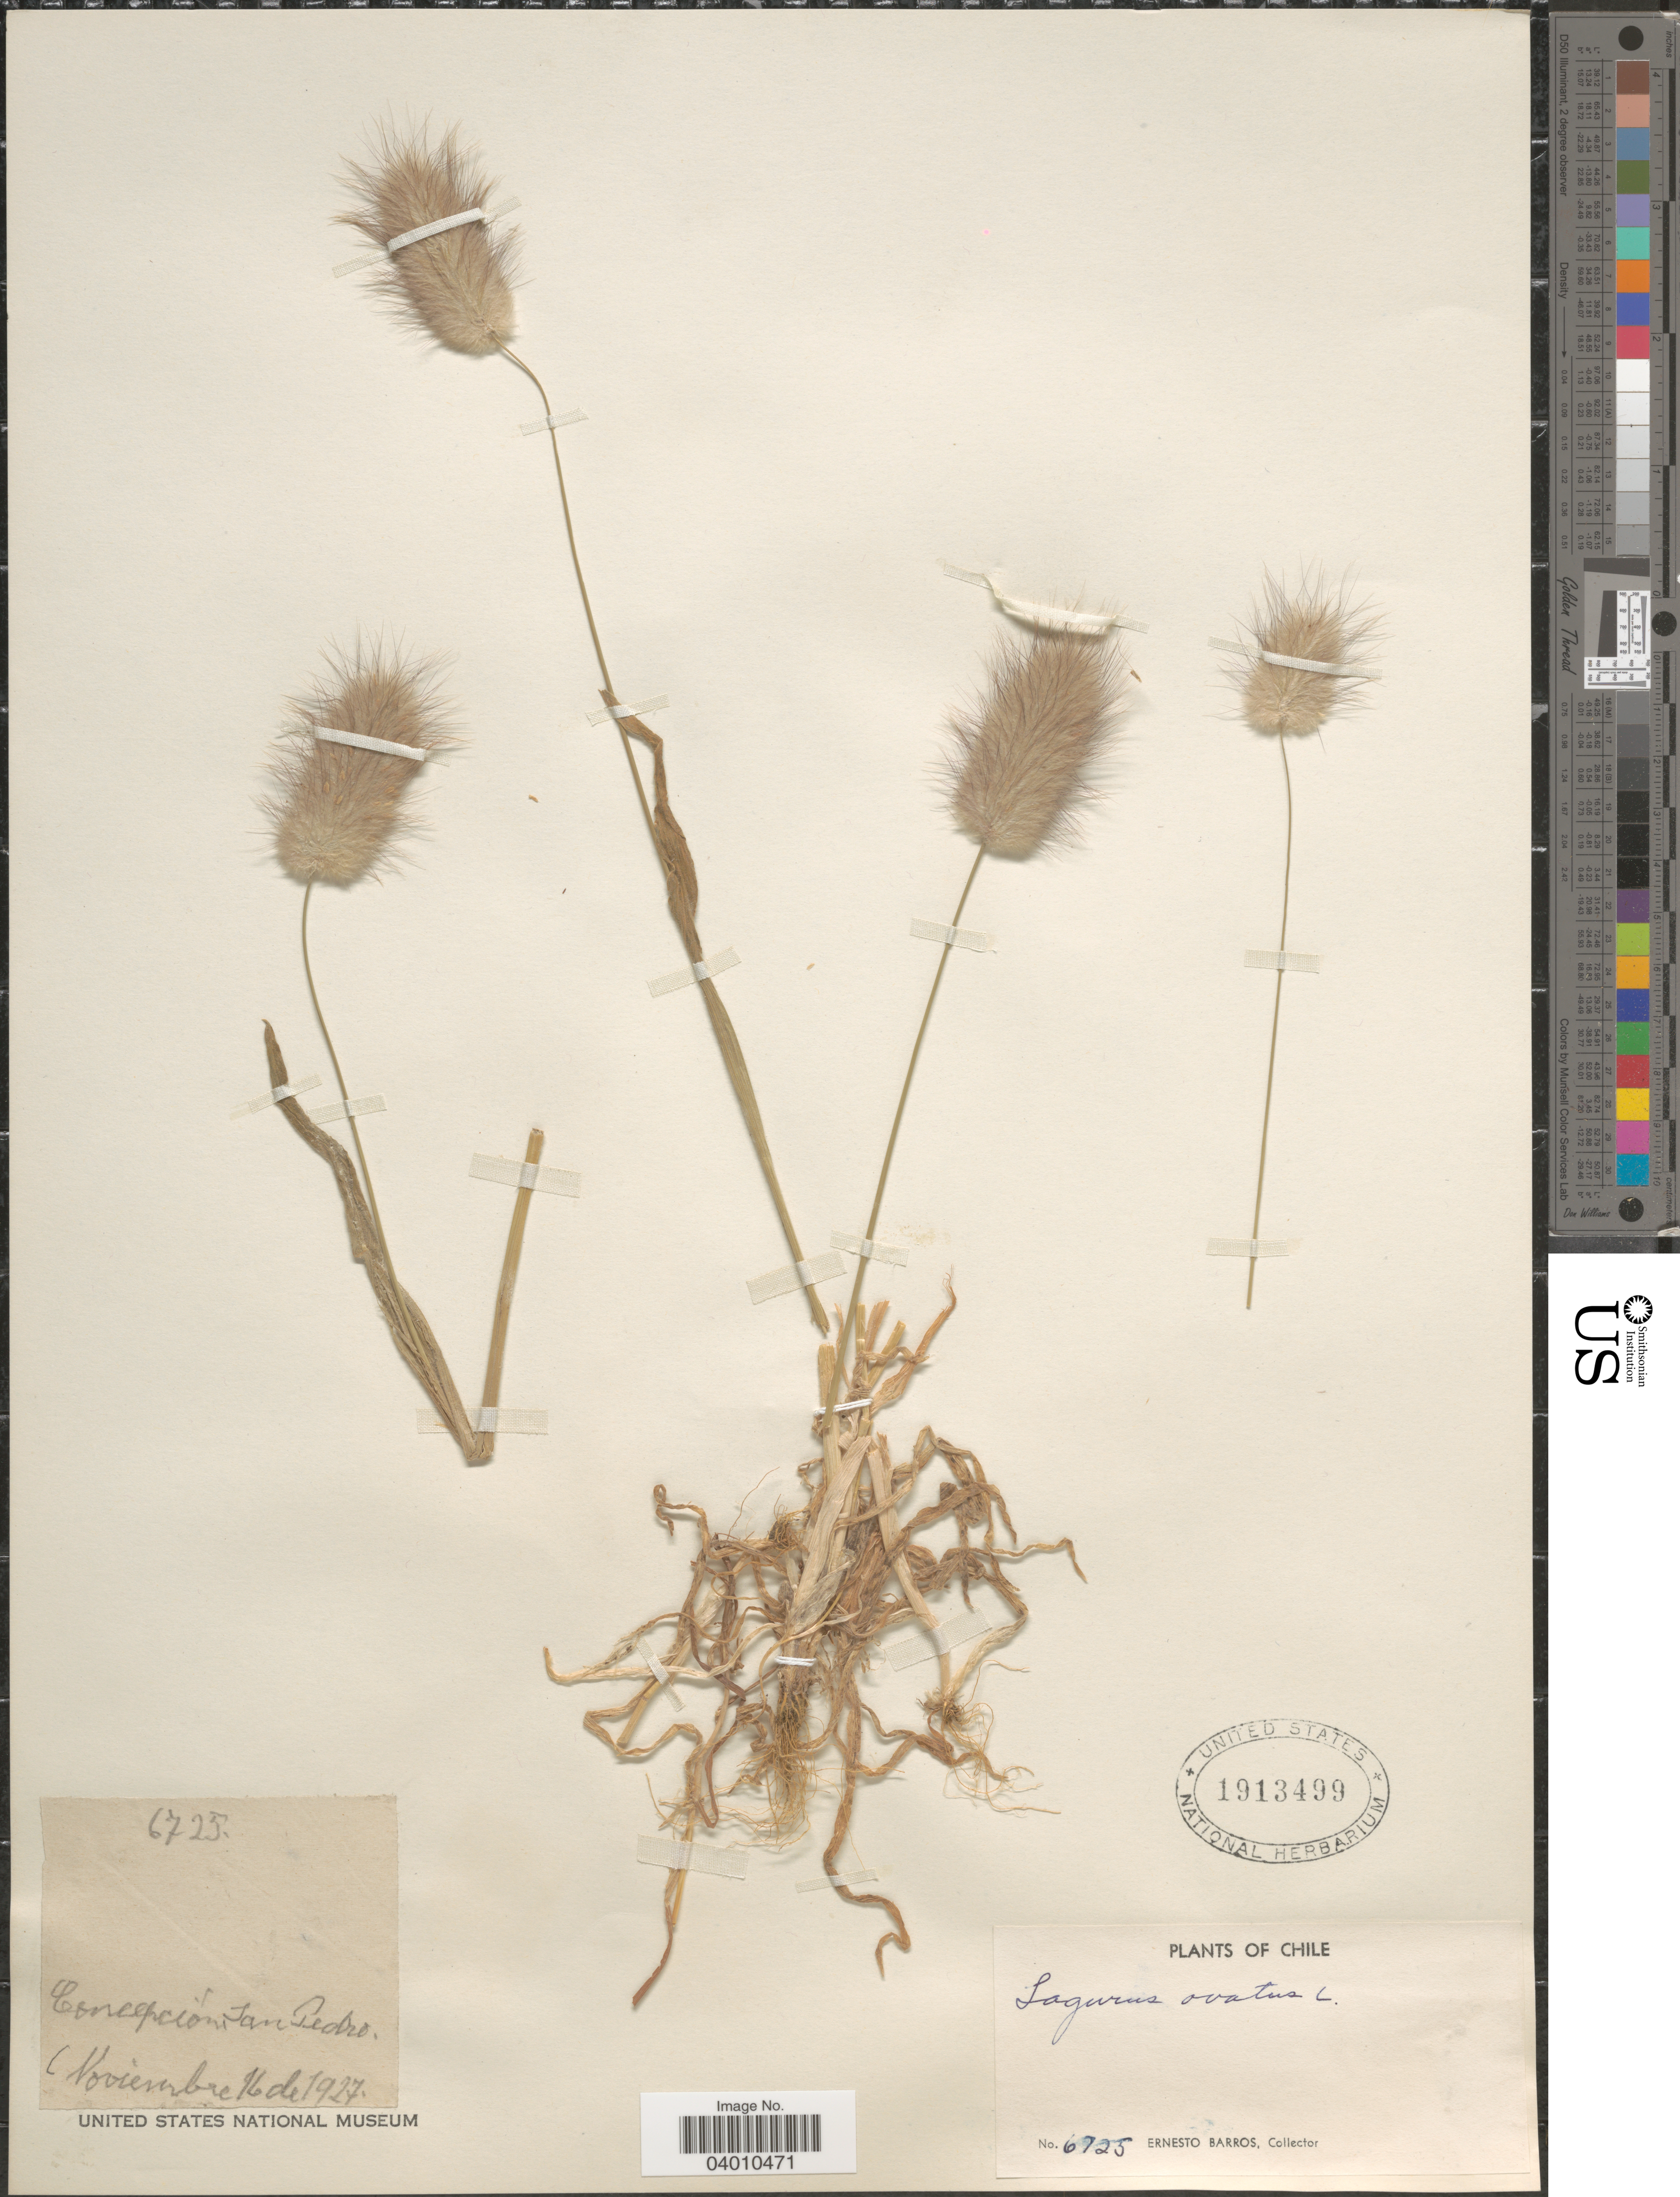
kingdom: Plantae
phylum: Tracheophyta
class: Liliopsida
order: Poales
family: Poaceae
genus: Lagurus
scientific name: Lagurus ovatus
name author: L.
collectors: E. Barros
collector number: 6725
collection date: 1927-11-16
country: Chile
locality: Concepcion, San Pedro.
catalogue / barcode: US 1913499